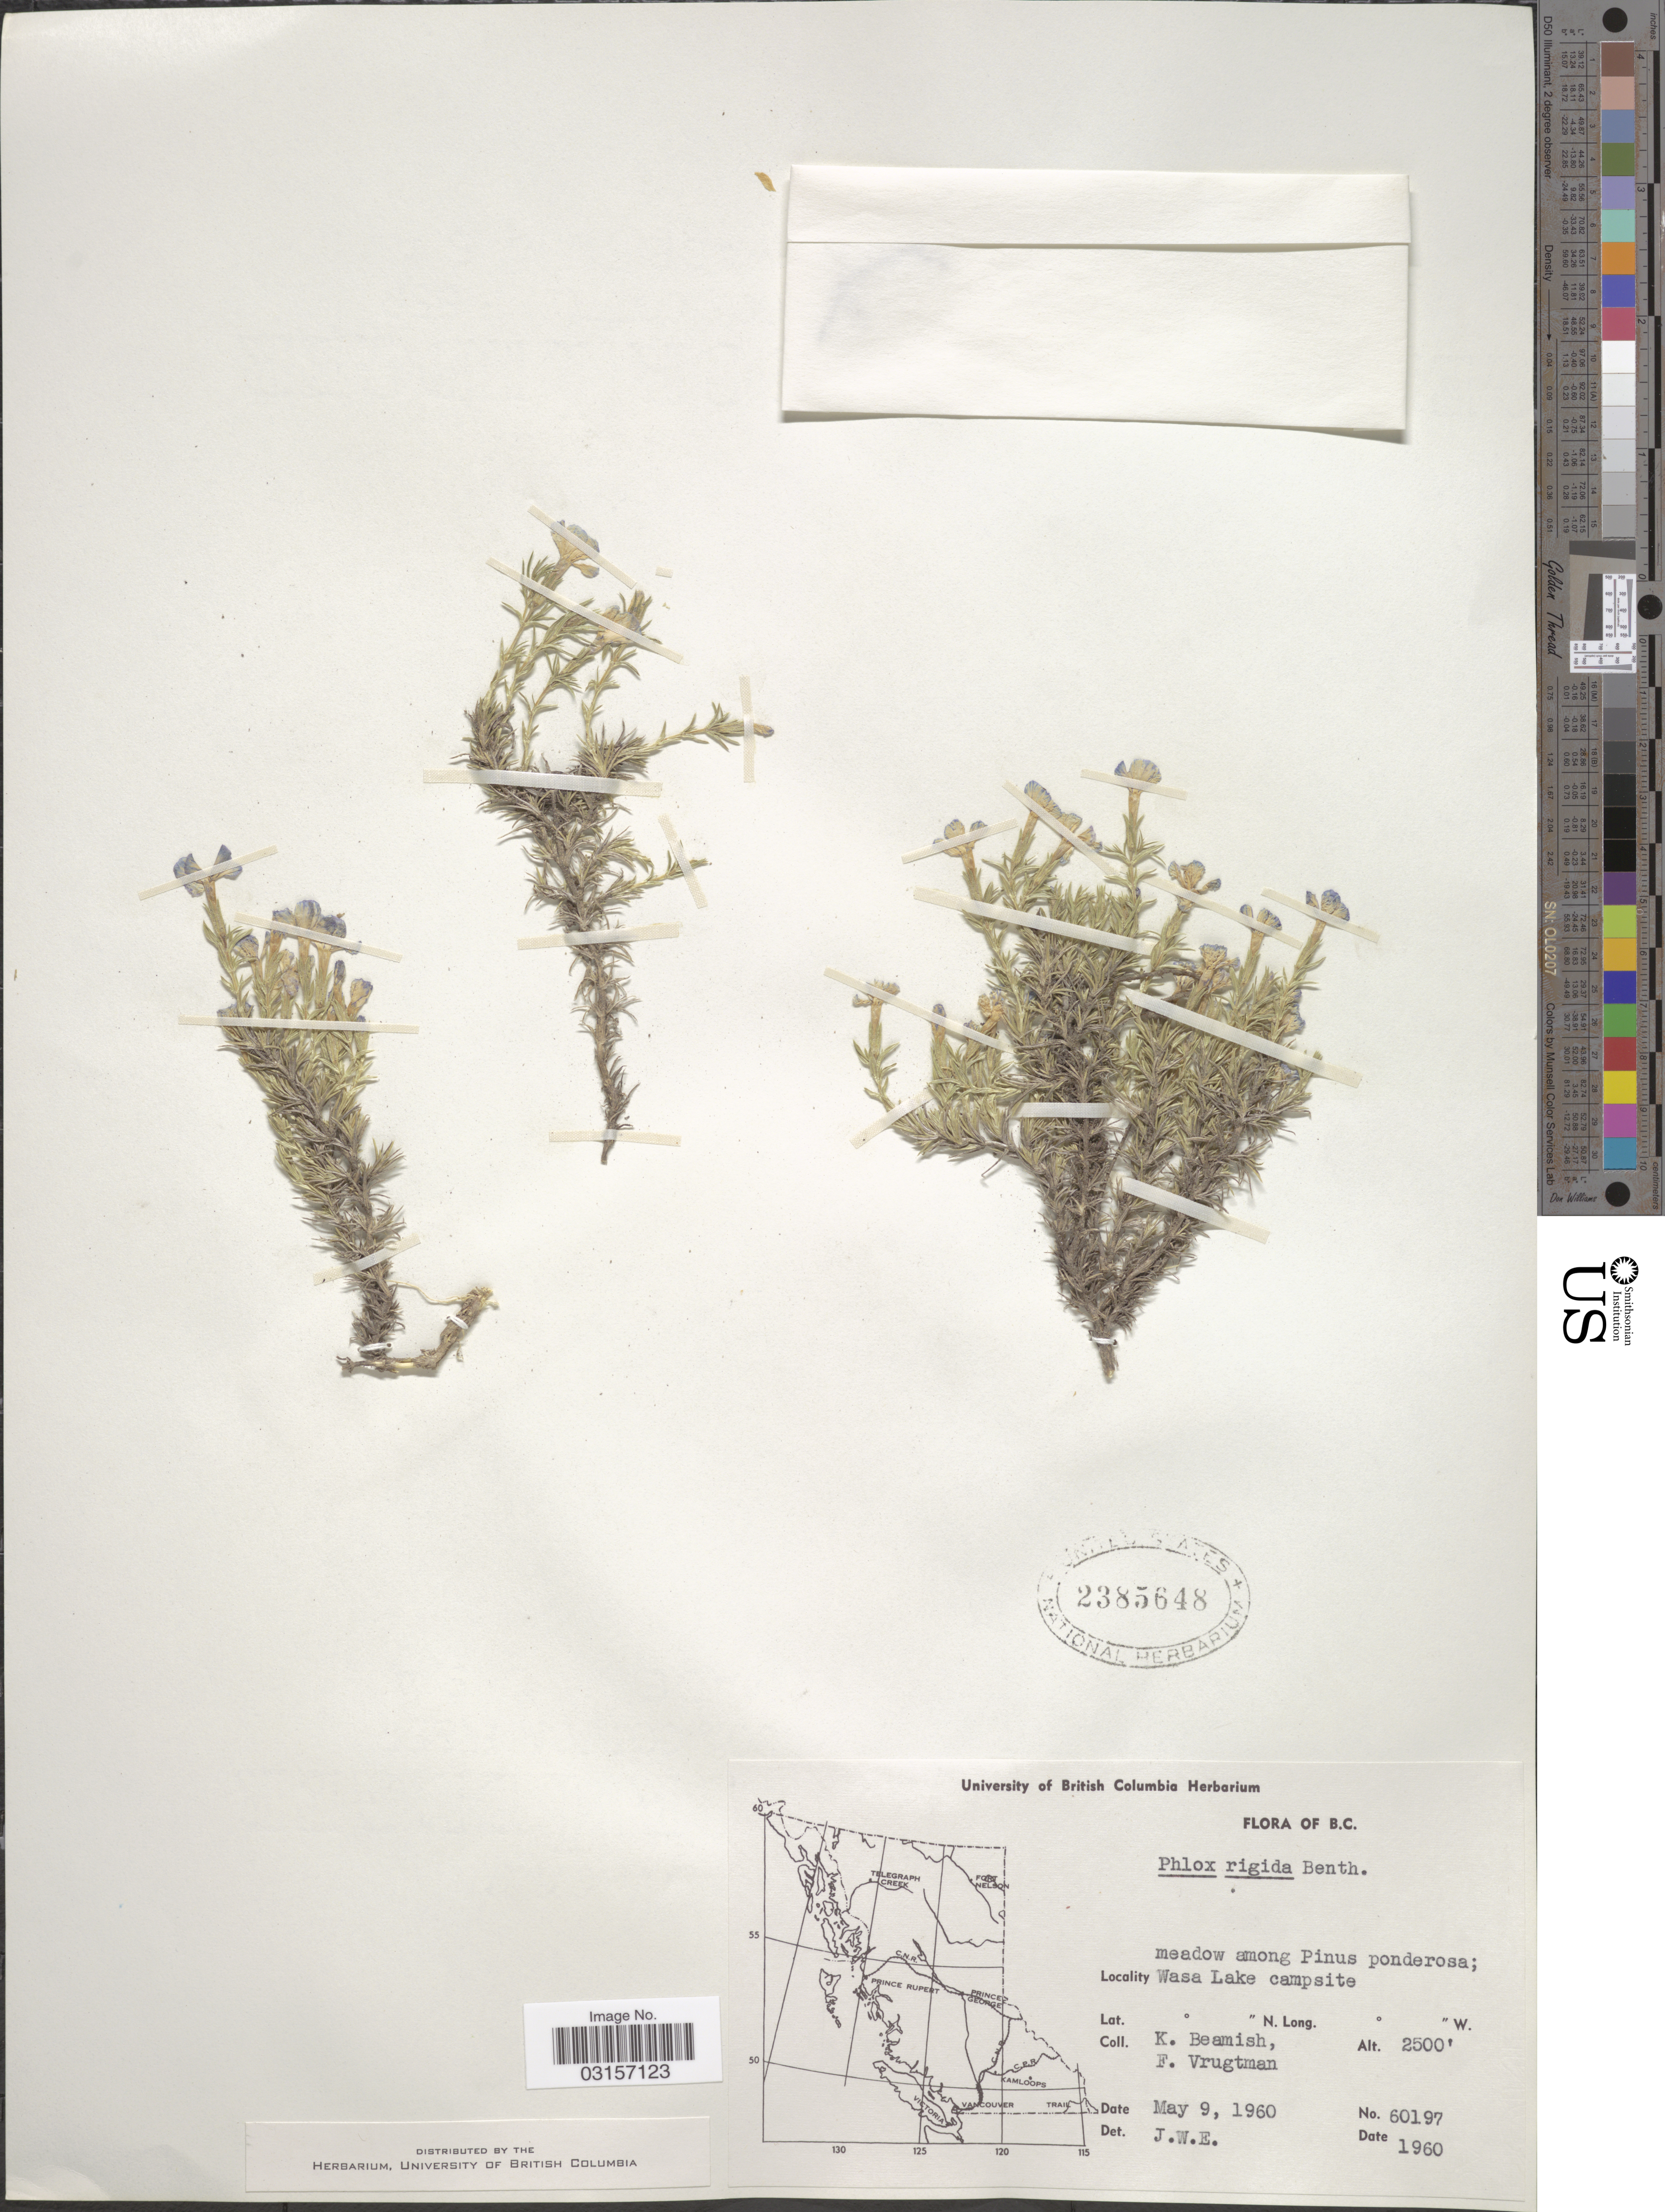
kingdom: Plantae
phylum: Tracheophyta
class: Magnoliopsida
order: Ericales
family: Polemoniaceae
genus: Phlox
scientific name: Phlox caespitosa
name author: Nutt.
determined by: Mayfield, M. H.; Ferguson, C. J.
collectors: K. Beamish & F. Vrugtman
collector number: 60197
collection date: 1960-05-09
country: Canada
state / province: British Columbia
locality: Wasa Lake campsite.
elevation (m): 762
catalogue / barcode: US 2385648